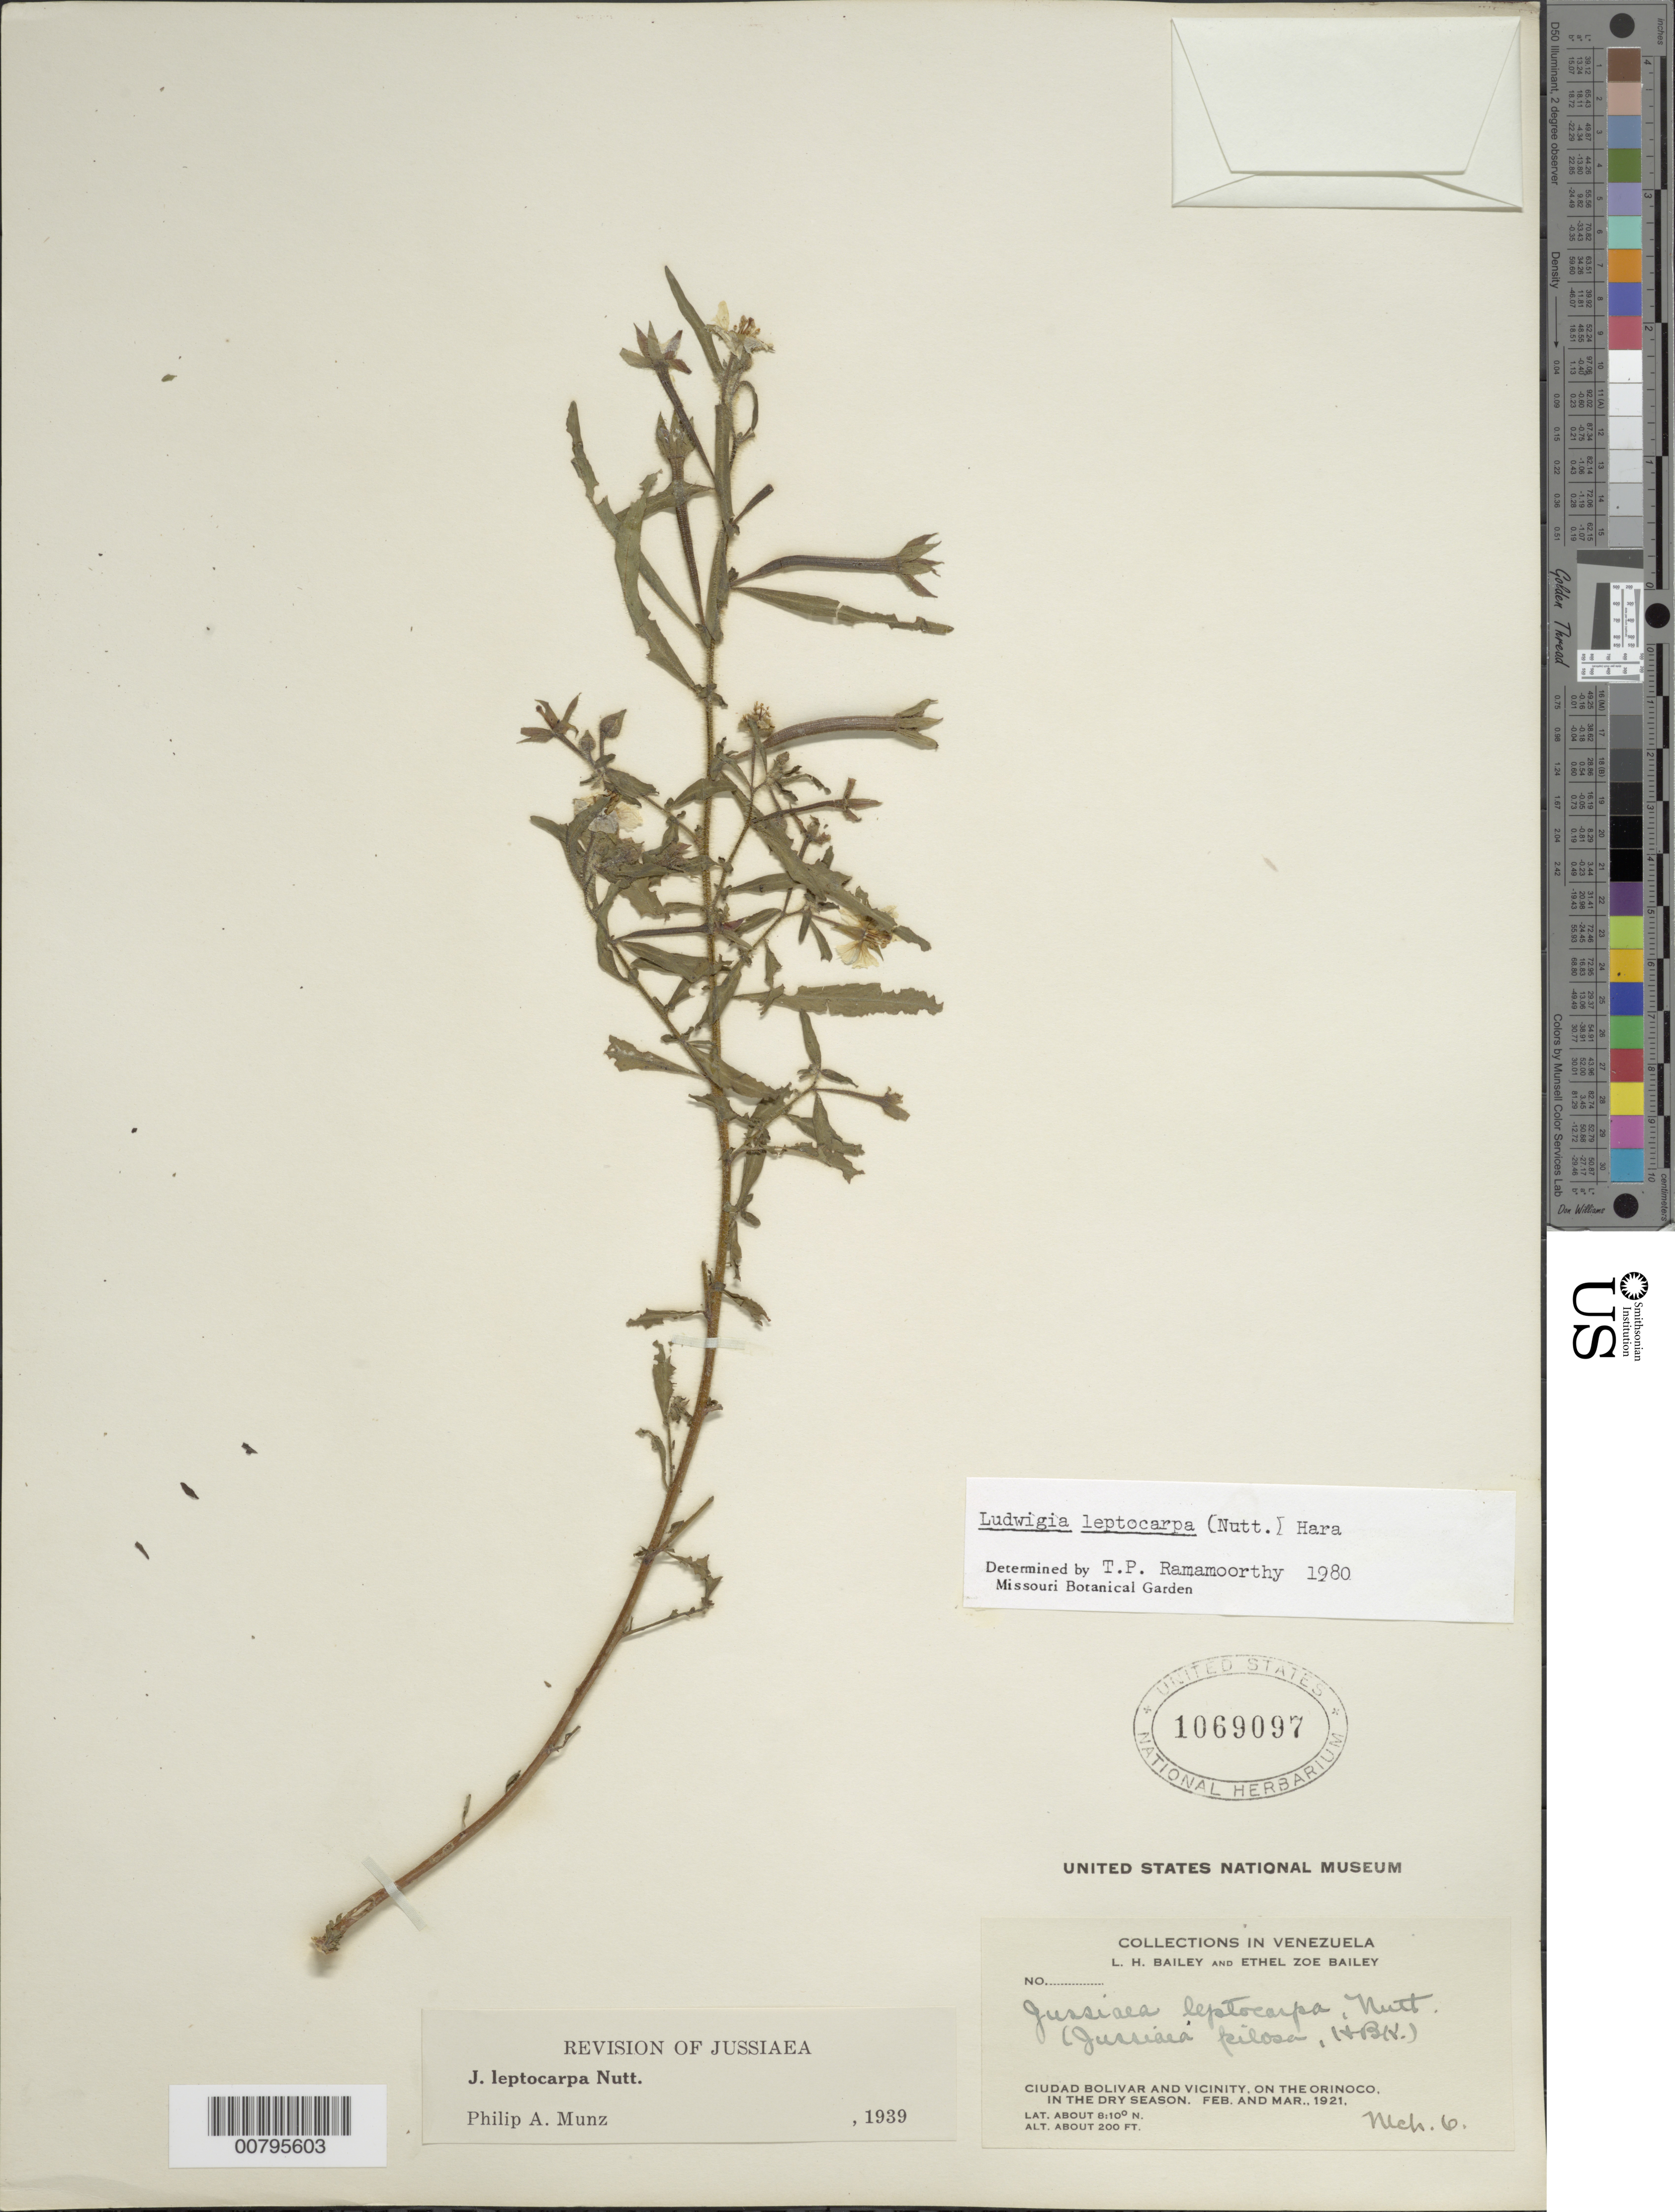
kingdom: Plantae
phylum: Tracheophyta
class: Magnoliopsida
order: Myrtales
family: Onagraceae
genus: Ludwigia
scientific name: Ludwigia leptocarpa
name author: (Nutt.) H. Hara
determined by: Ramamoorthy, T. P.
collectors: L. H. Bailey & E. Z. Bailey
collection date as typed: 6-Mar-21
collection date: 1921-03-06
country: Venezuela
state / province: Bolívar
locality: Ciudad Bolívar and vicinity, Orinoco R.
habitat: Dry season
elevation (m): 61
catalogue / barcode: US 1069097